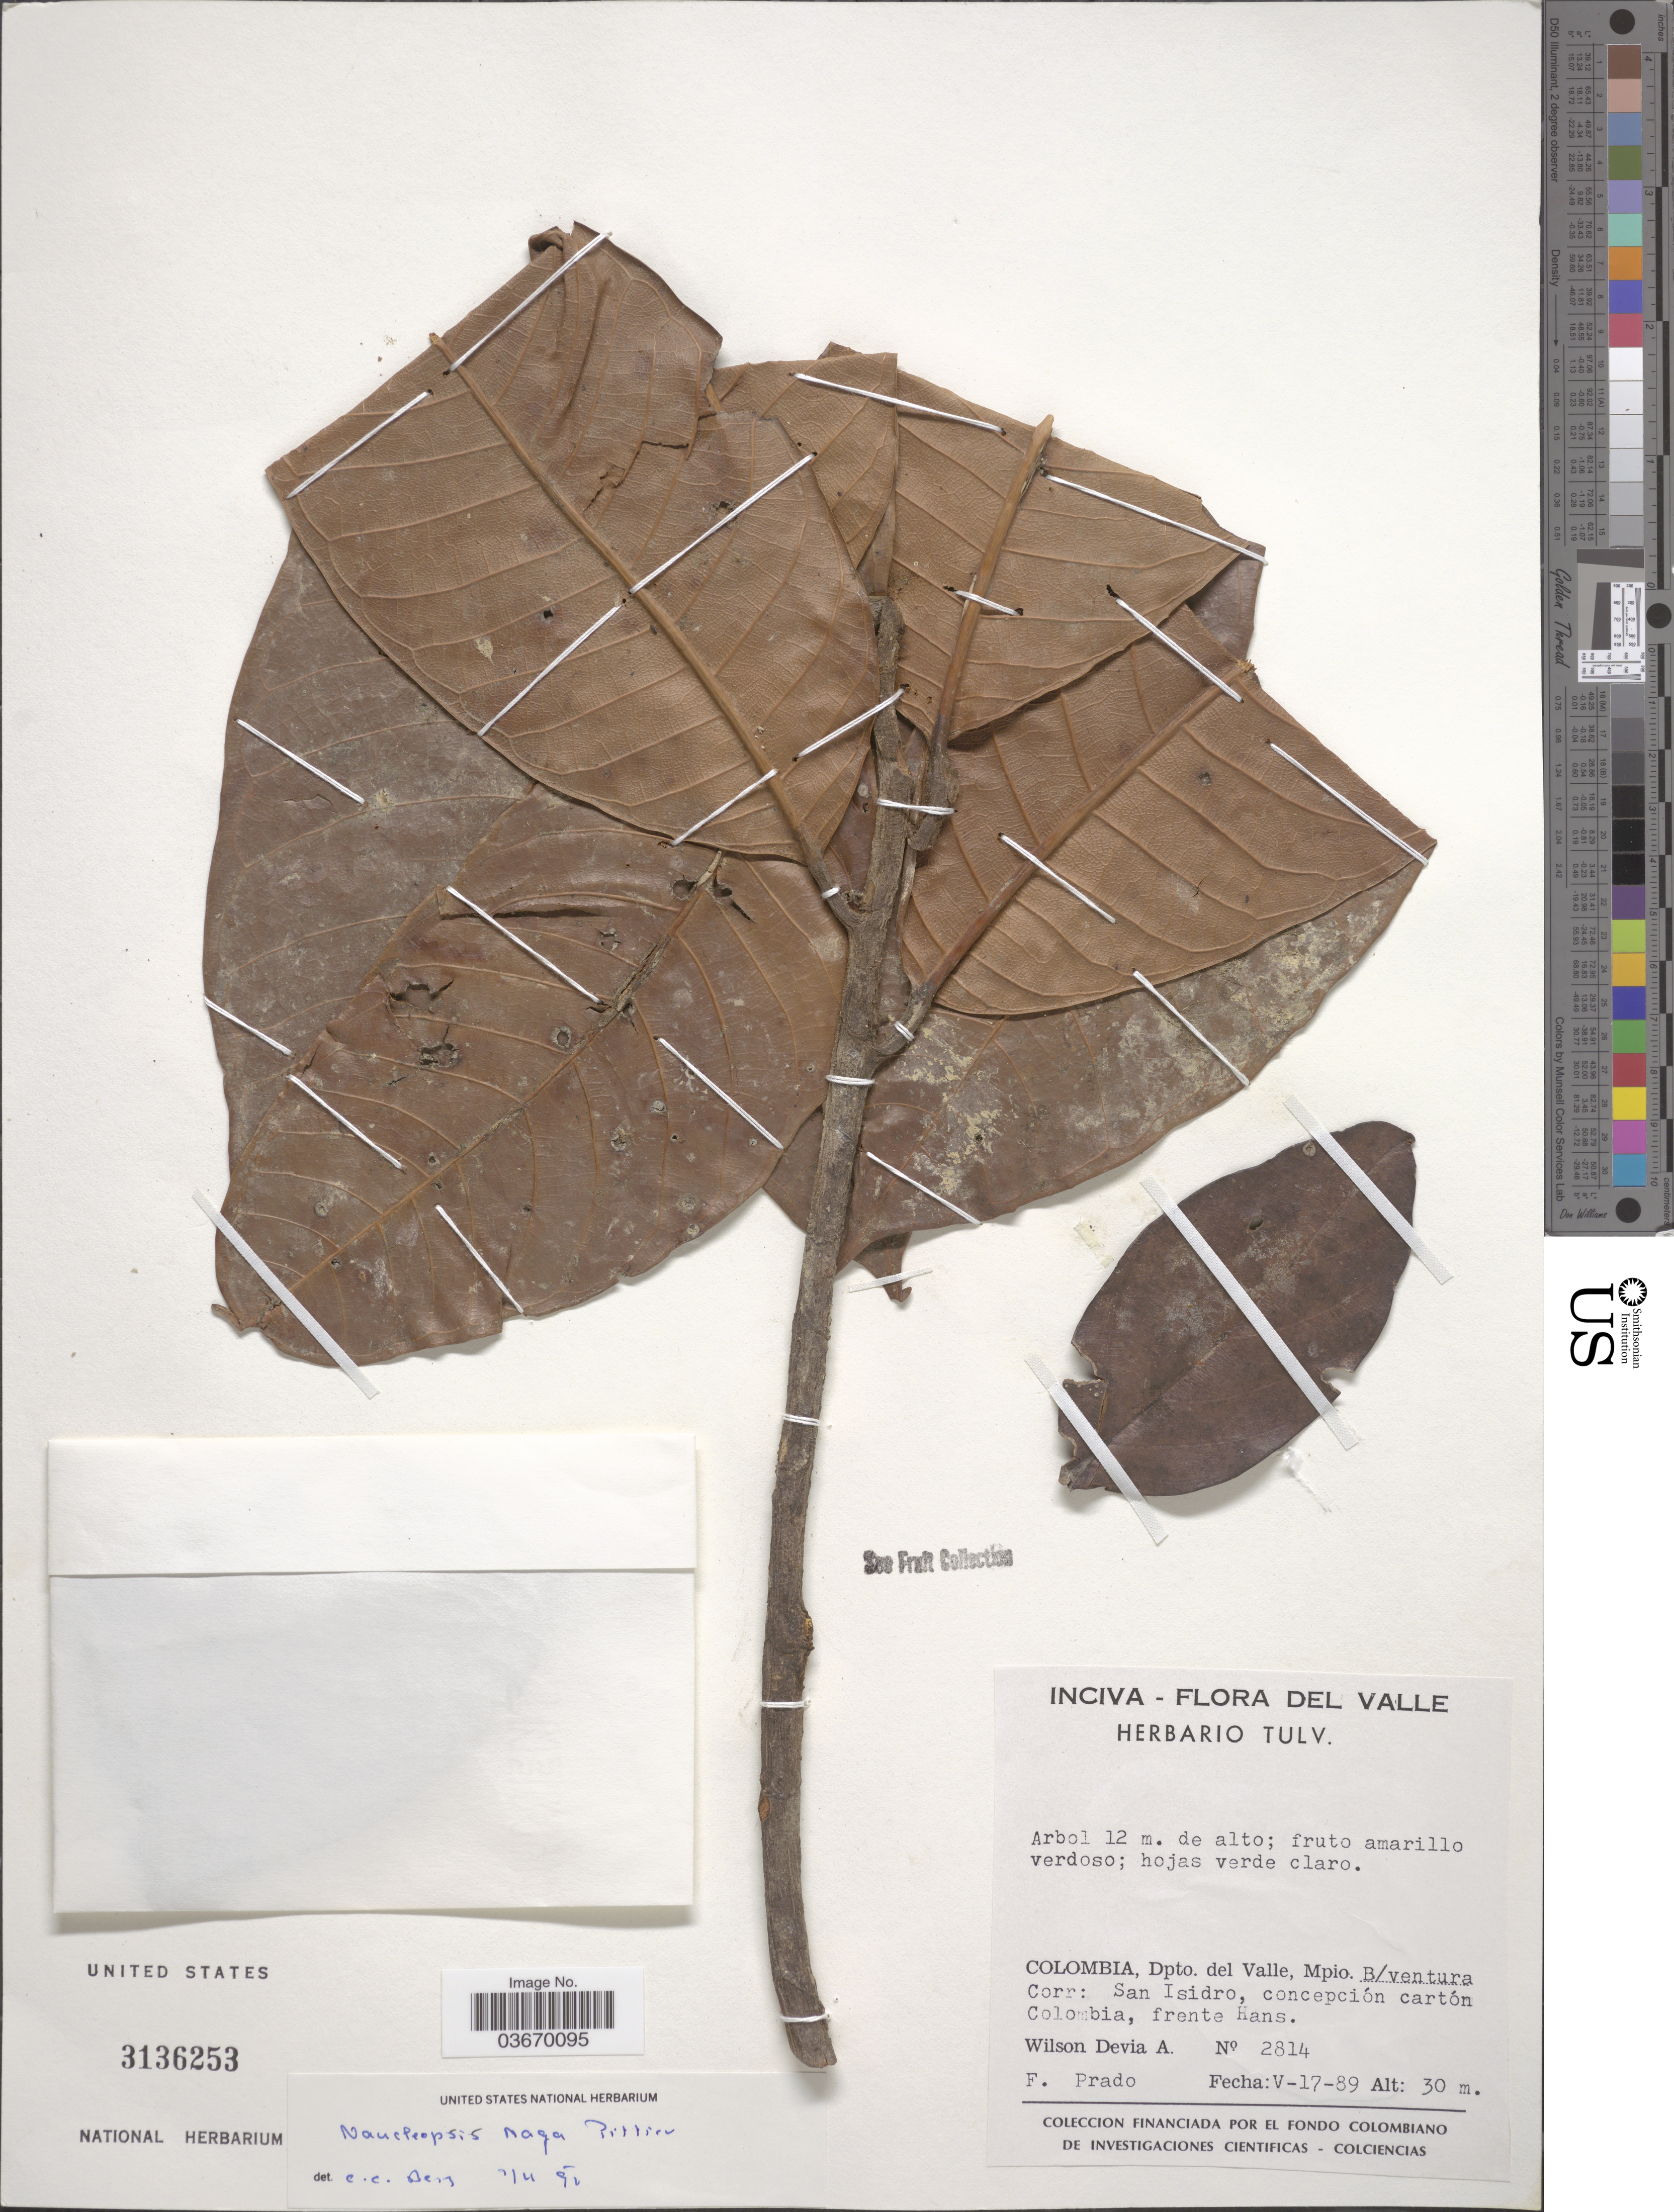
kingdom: Plantae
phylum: Tracheophyta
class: Magnoliopsida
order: Rosales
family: Moraceae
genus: Naucleopsis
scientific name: Naucleopsis naga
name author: Pittier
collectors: W. Devia A. & F. Prado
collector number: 2814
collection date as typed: Transcribed d/m/y: 17/5/89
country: Colombia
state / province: Valle del Cauca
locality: Dpto. del Valle, Mpio. B/ventura Corr: San Isidoro, concepción cartón Colombia, frente Hans.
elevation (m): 30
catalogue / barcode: US 3136253